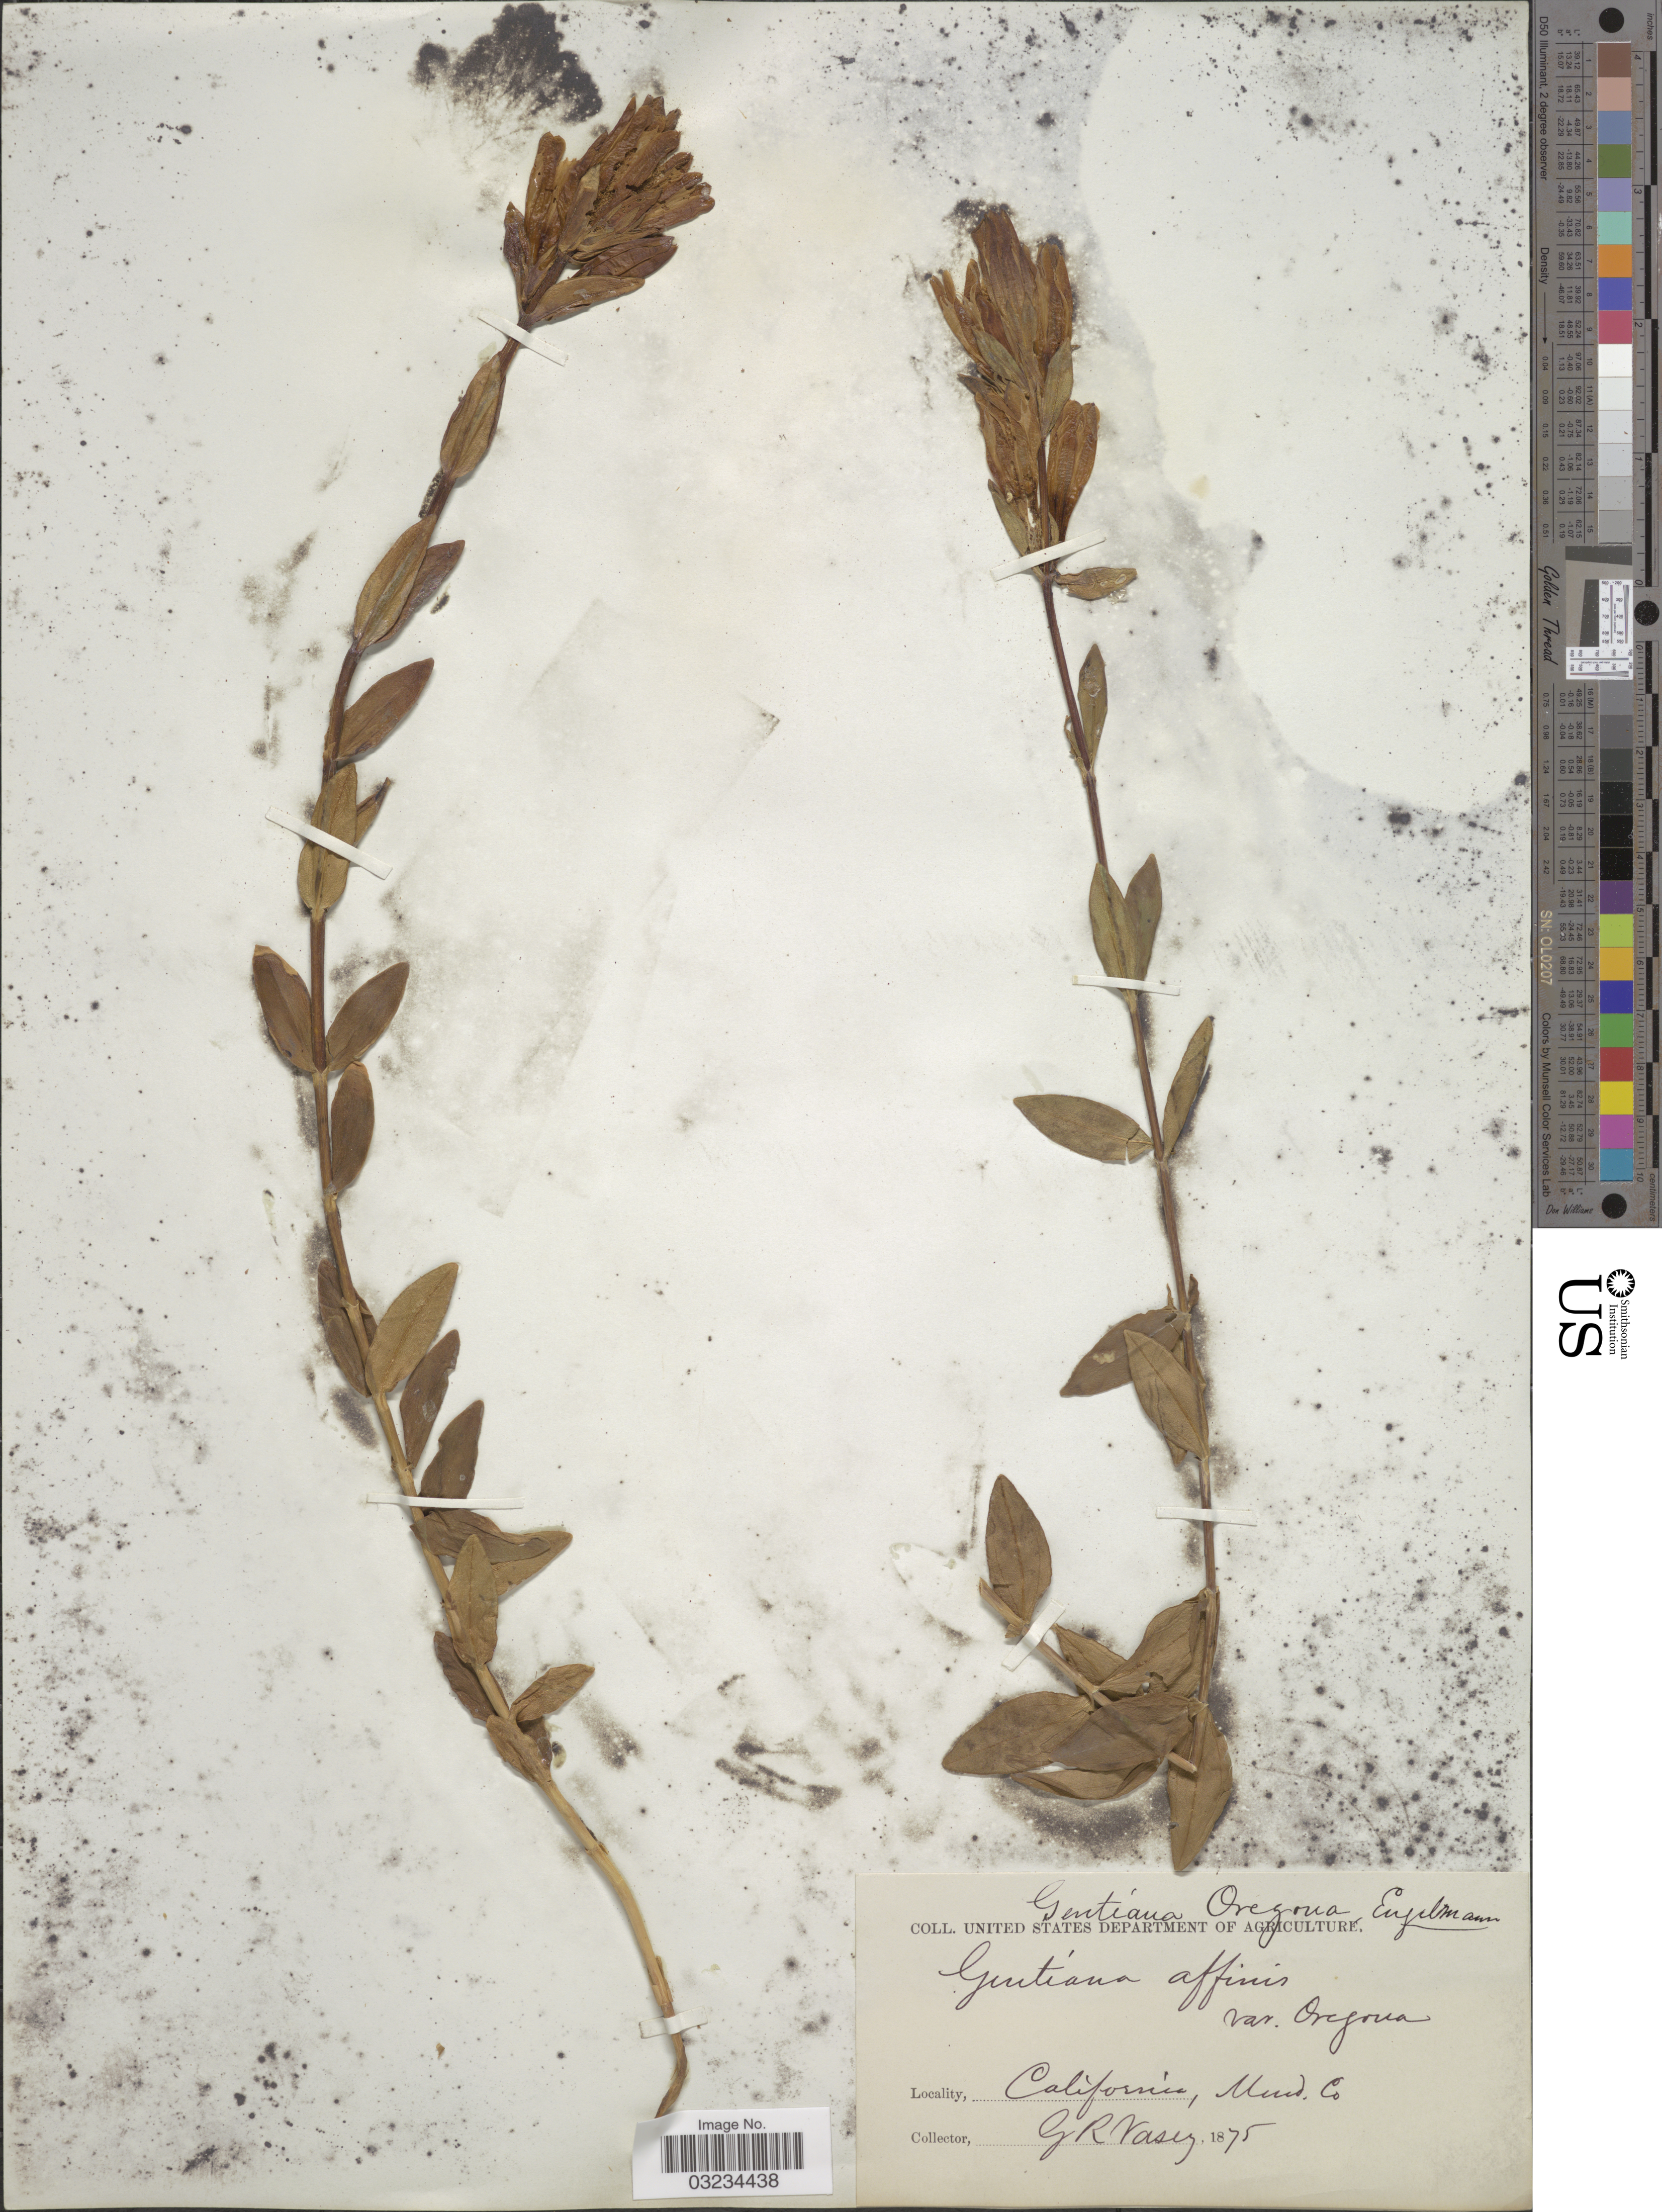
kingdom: Plantae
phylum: Tracheophyta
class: Magnoliopsida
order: Gentianales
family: Gentianaceae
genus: Gentiana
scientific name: Gentiana oregana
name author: Engelm. ex A. Gray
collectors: G. R. Vasey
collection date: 1875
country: United States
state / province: California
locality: Mund. Co.